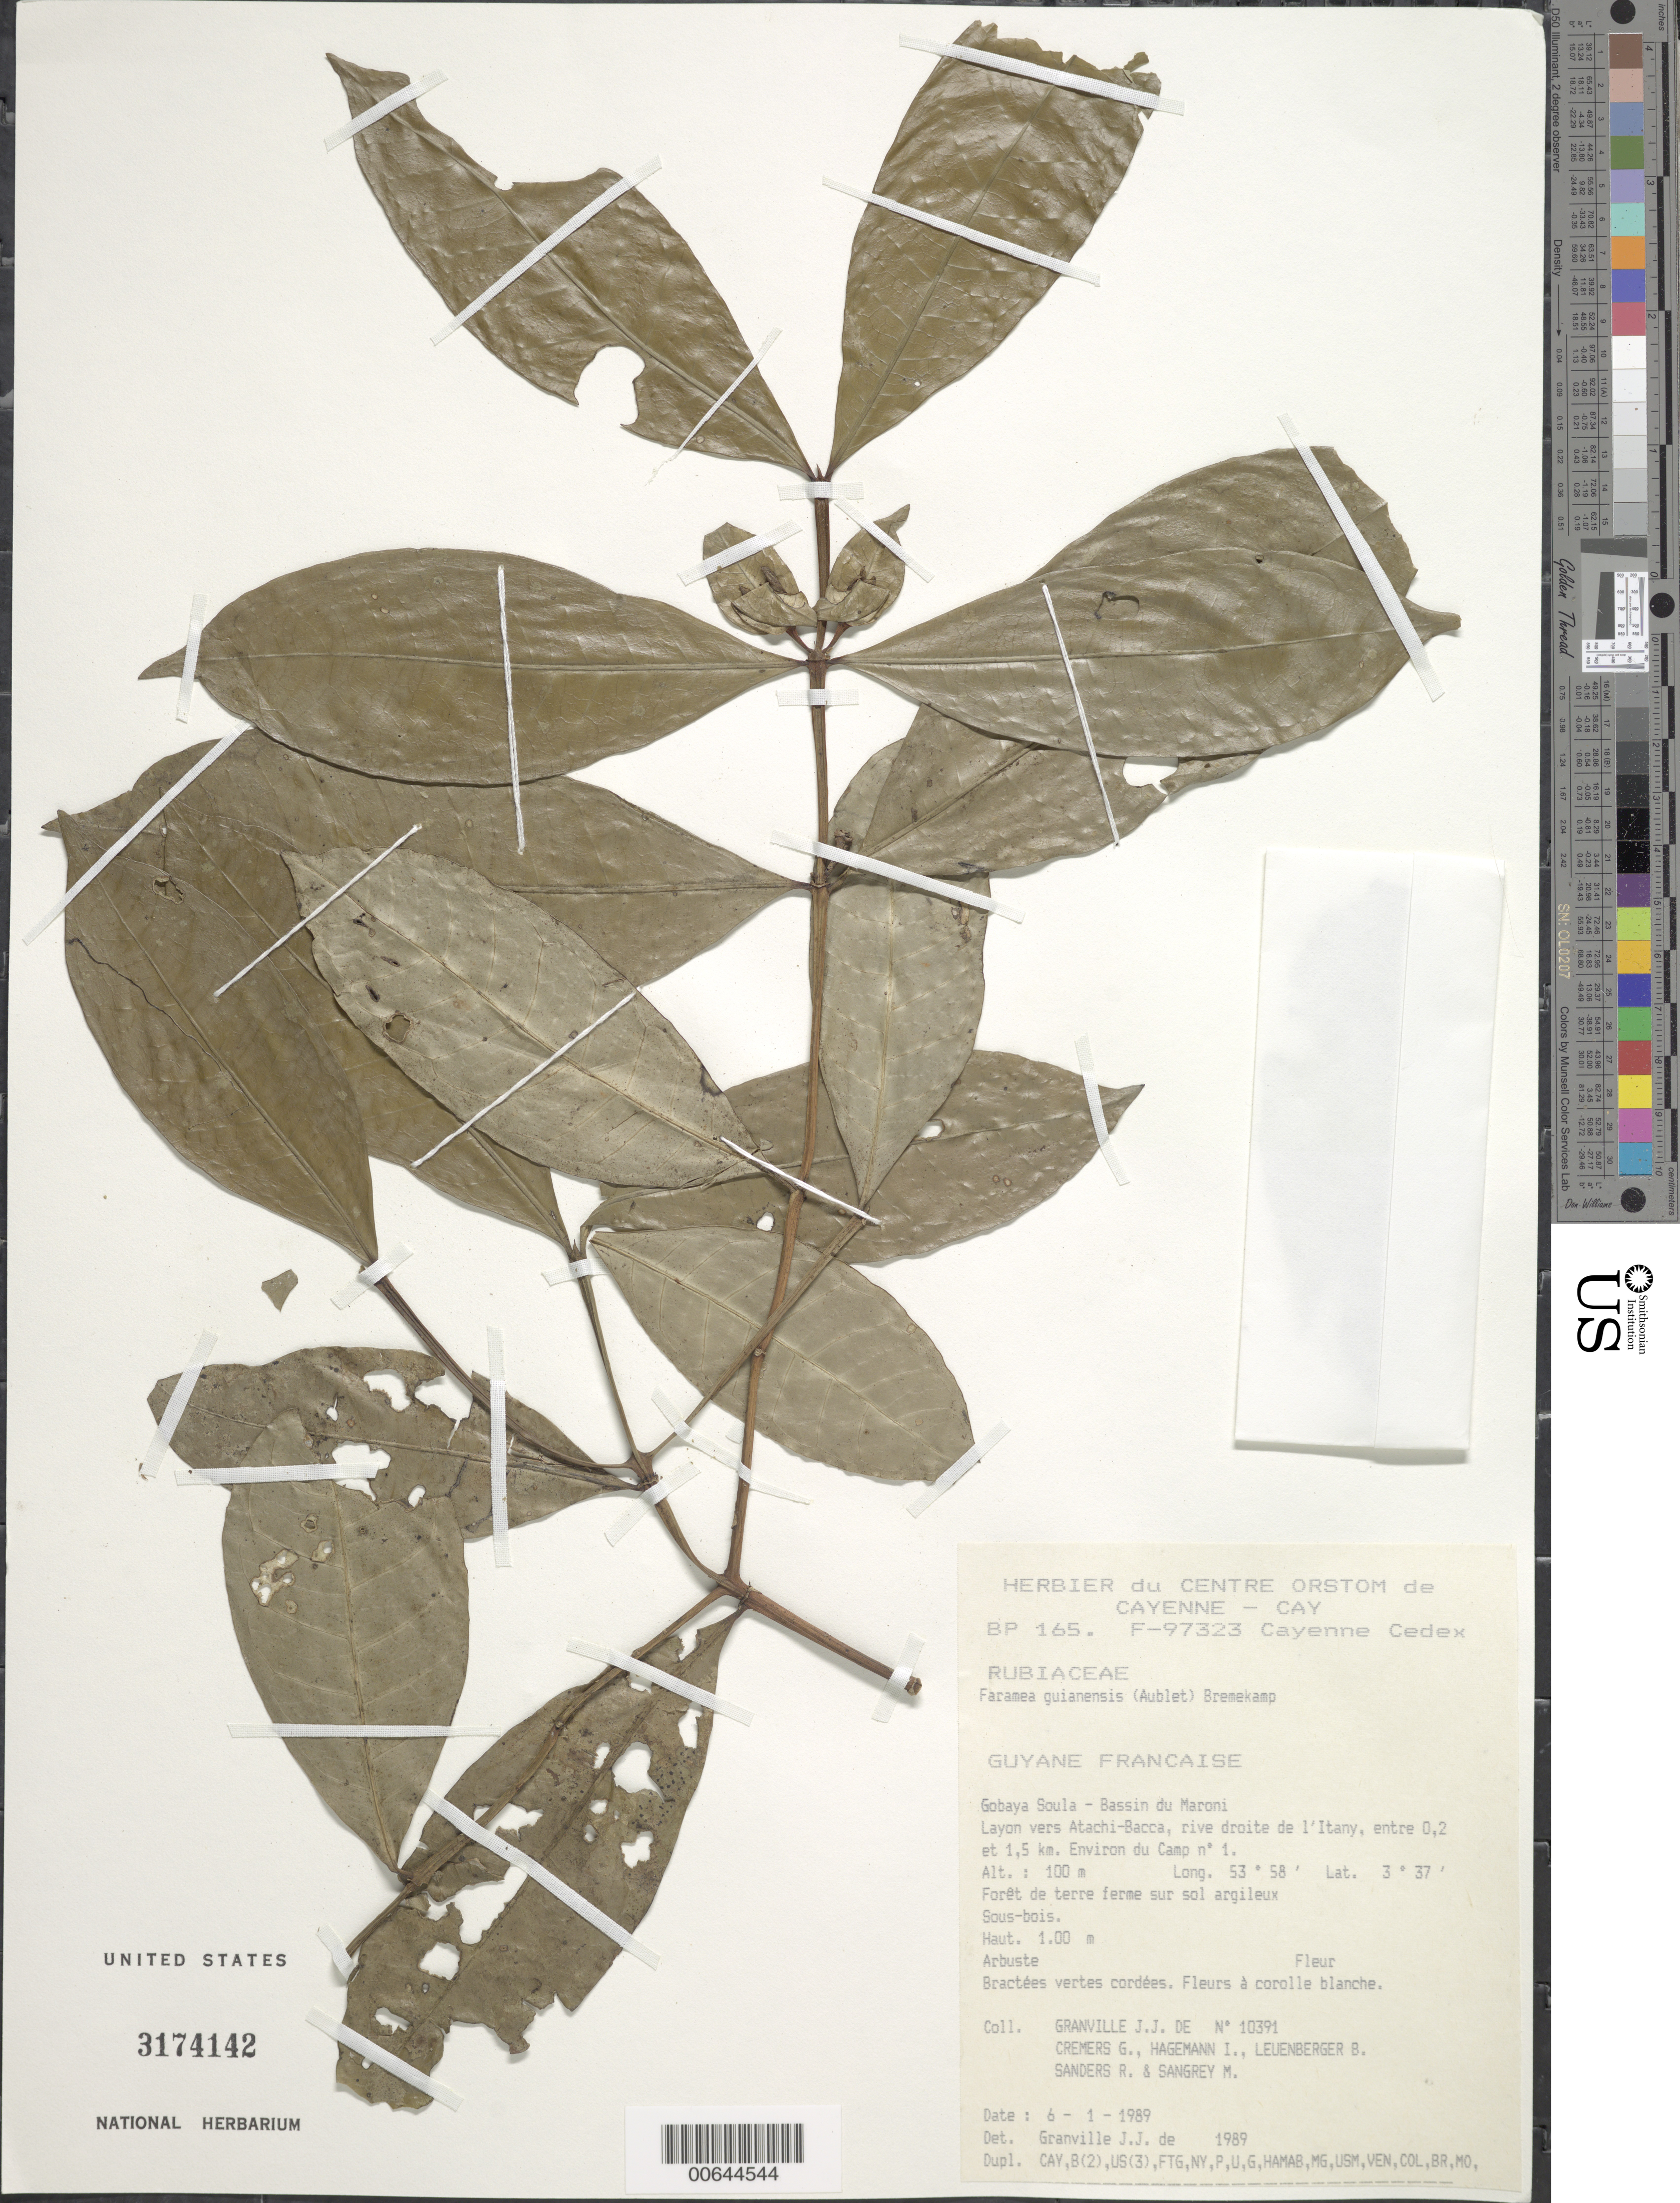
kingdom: Plantae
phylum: Tracheophyta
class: Magnoliopsida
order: Gentianales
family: Rubiaceae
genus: Faramea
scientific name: Faramea guianensis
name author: (Aubl.) Bremek.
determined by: Granville, J. J. de, (CAY), Institut de Recherche pour le Developpement (IRD) (FRENCH GUIANA)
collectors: J.-J. de Granville, G. Cremers, J. Hagemann, B. E. Leuenberger & M. S. Sangrey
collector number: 10391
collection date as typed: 6-Jan-89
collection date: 1989-01-06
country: French Guiana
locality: Gobaya Soula, Bassin du Maroni, layon vers Monts Atachi-Bacca, rive droite de l'Itany, entre 0.2 et 1.5 km. Env. De camp 1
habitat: Forest on terra ferma sur sol argileux. Sous-bois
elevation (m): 100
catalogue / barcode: US 3174142